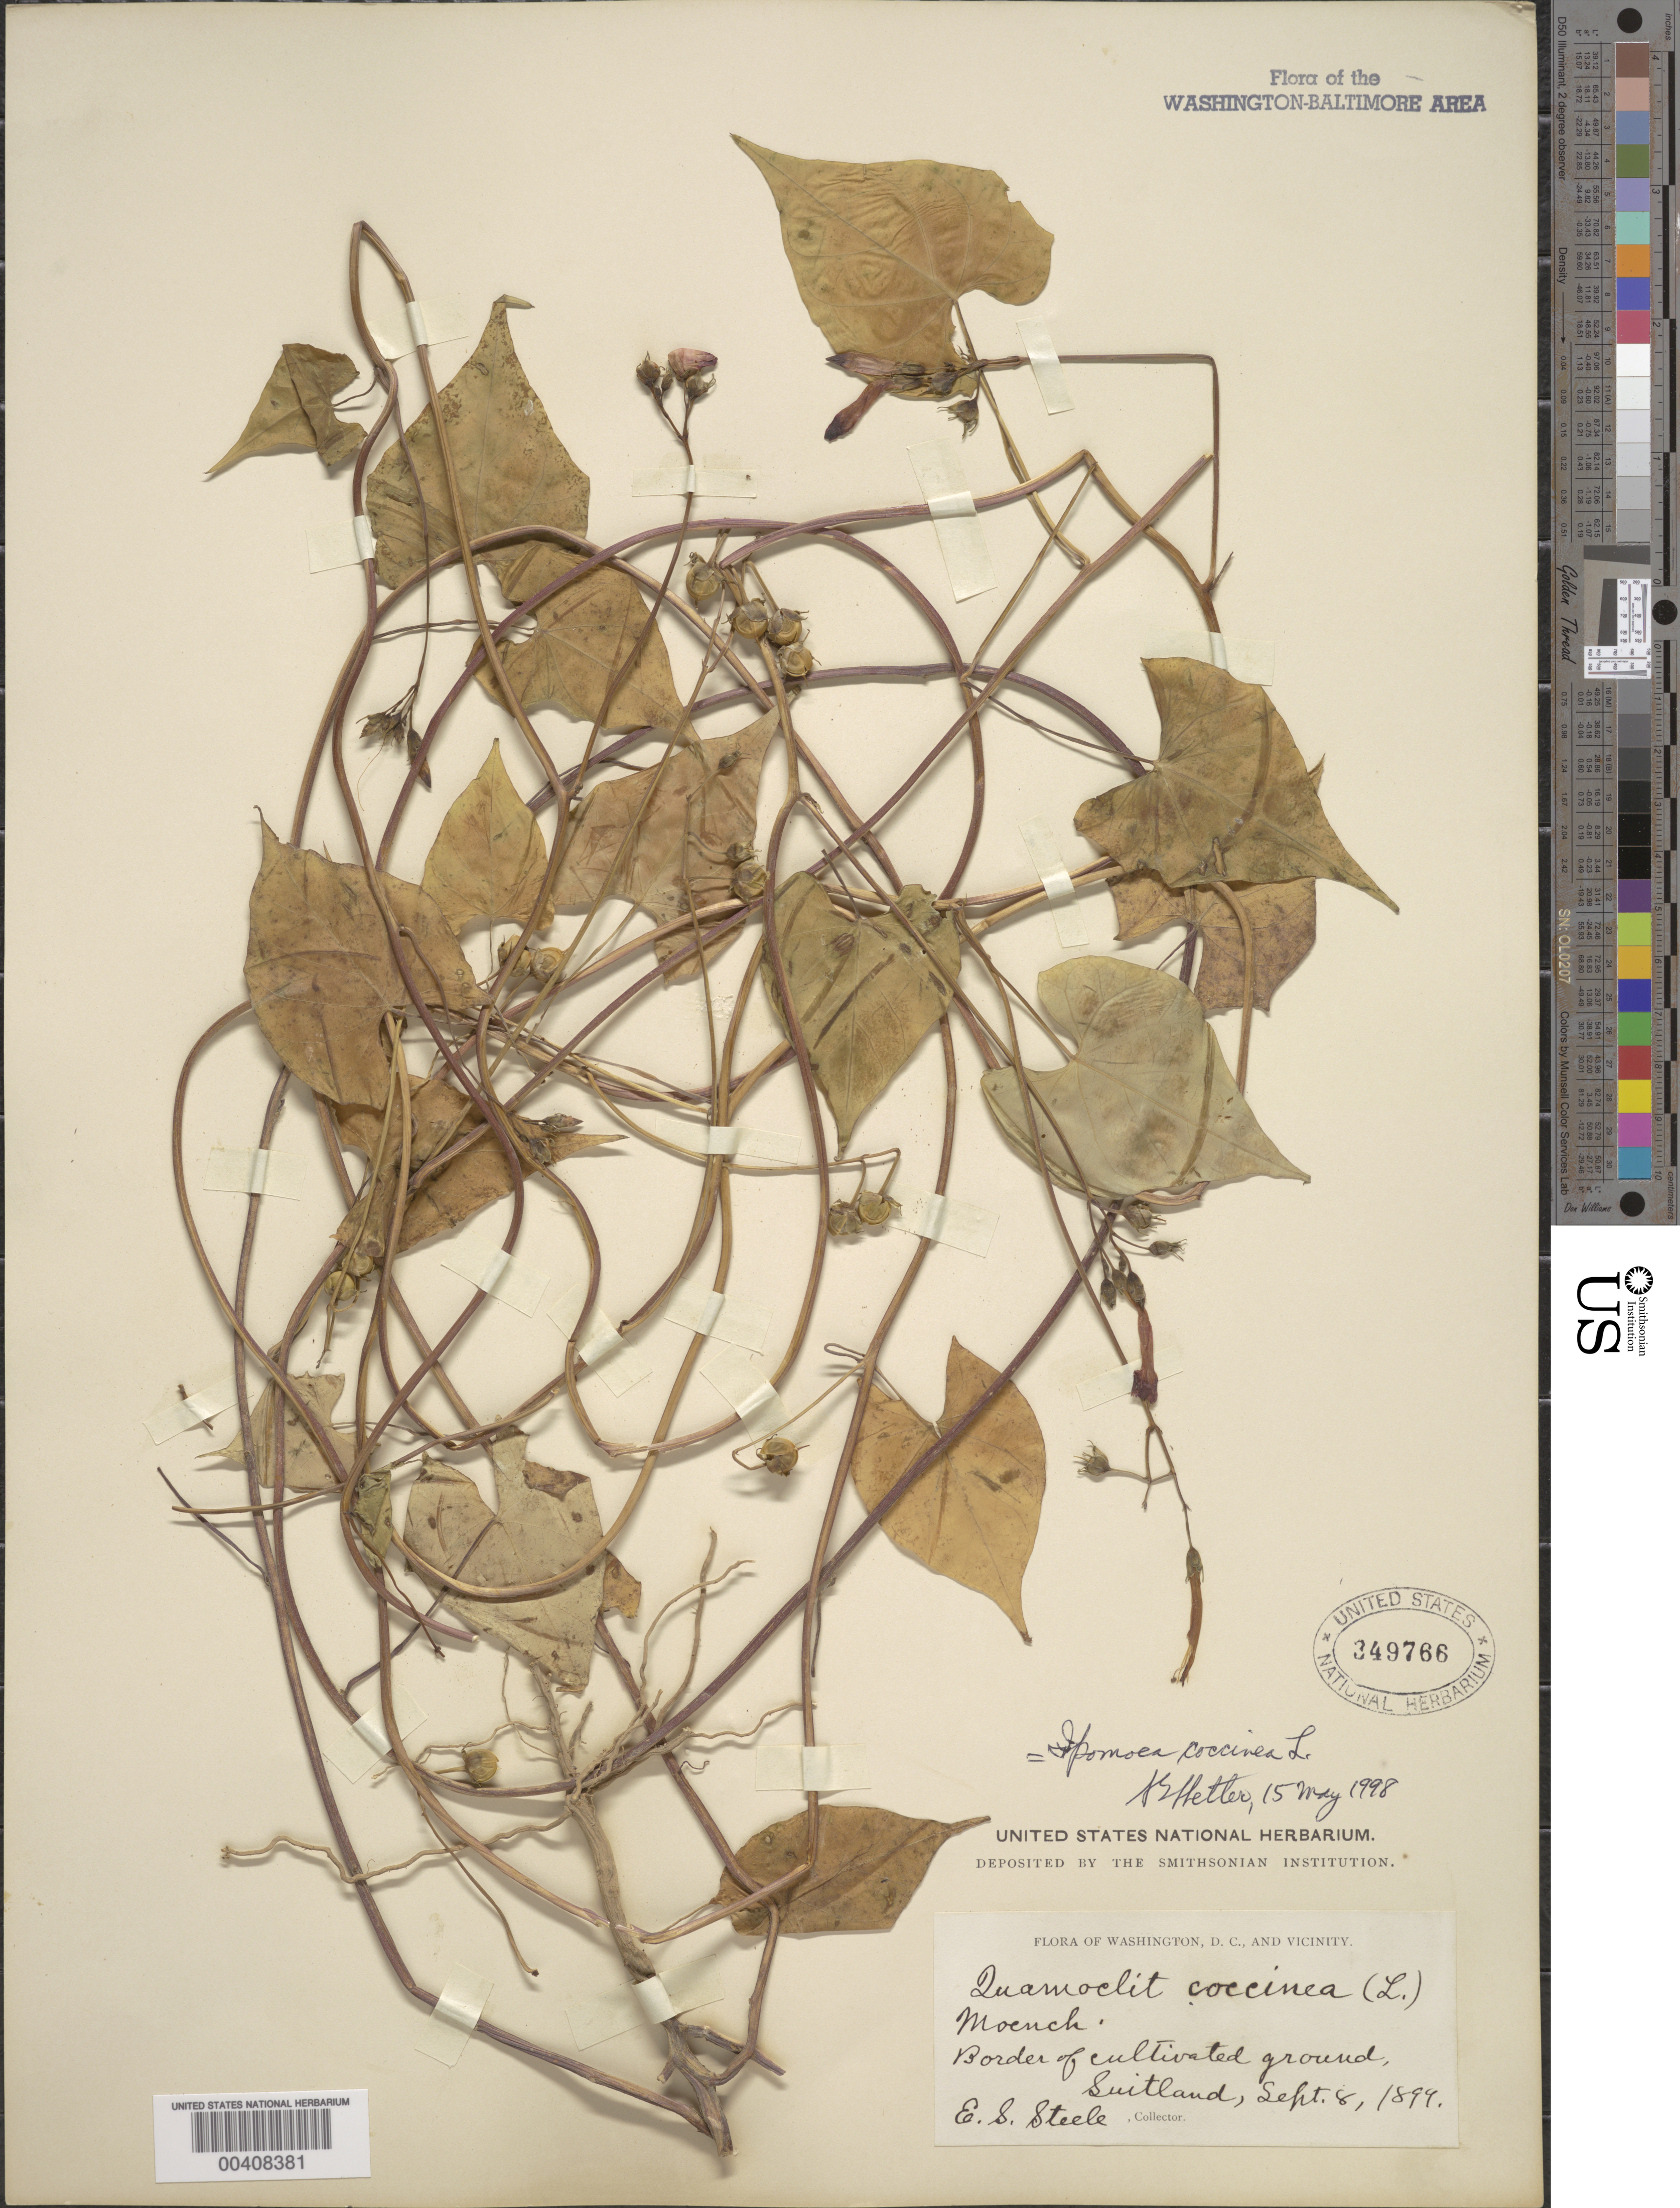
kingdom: Plantae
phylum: Tracheophyta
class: Magnoliopsida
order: Solanales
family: Convolvulaceae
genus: Ipomoea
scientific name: Ipomoea coccinea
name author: L.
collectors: E. Steele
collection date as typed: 08 Sep 1899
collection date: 1899-09-08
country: United States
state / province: Maryland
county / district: Prince George's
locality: Suitland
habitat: Border of cultivated ground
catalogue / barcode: US 349766